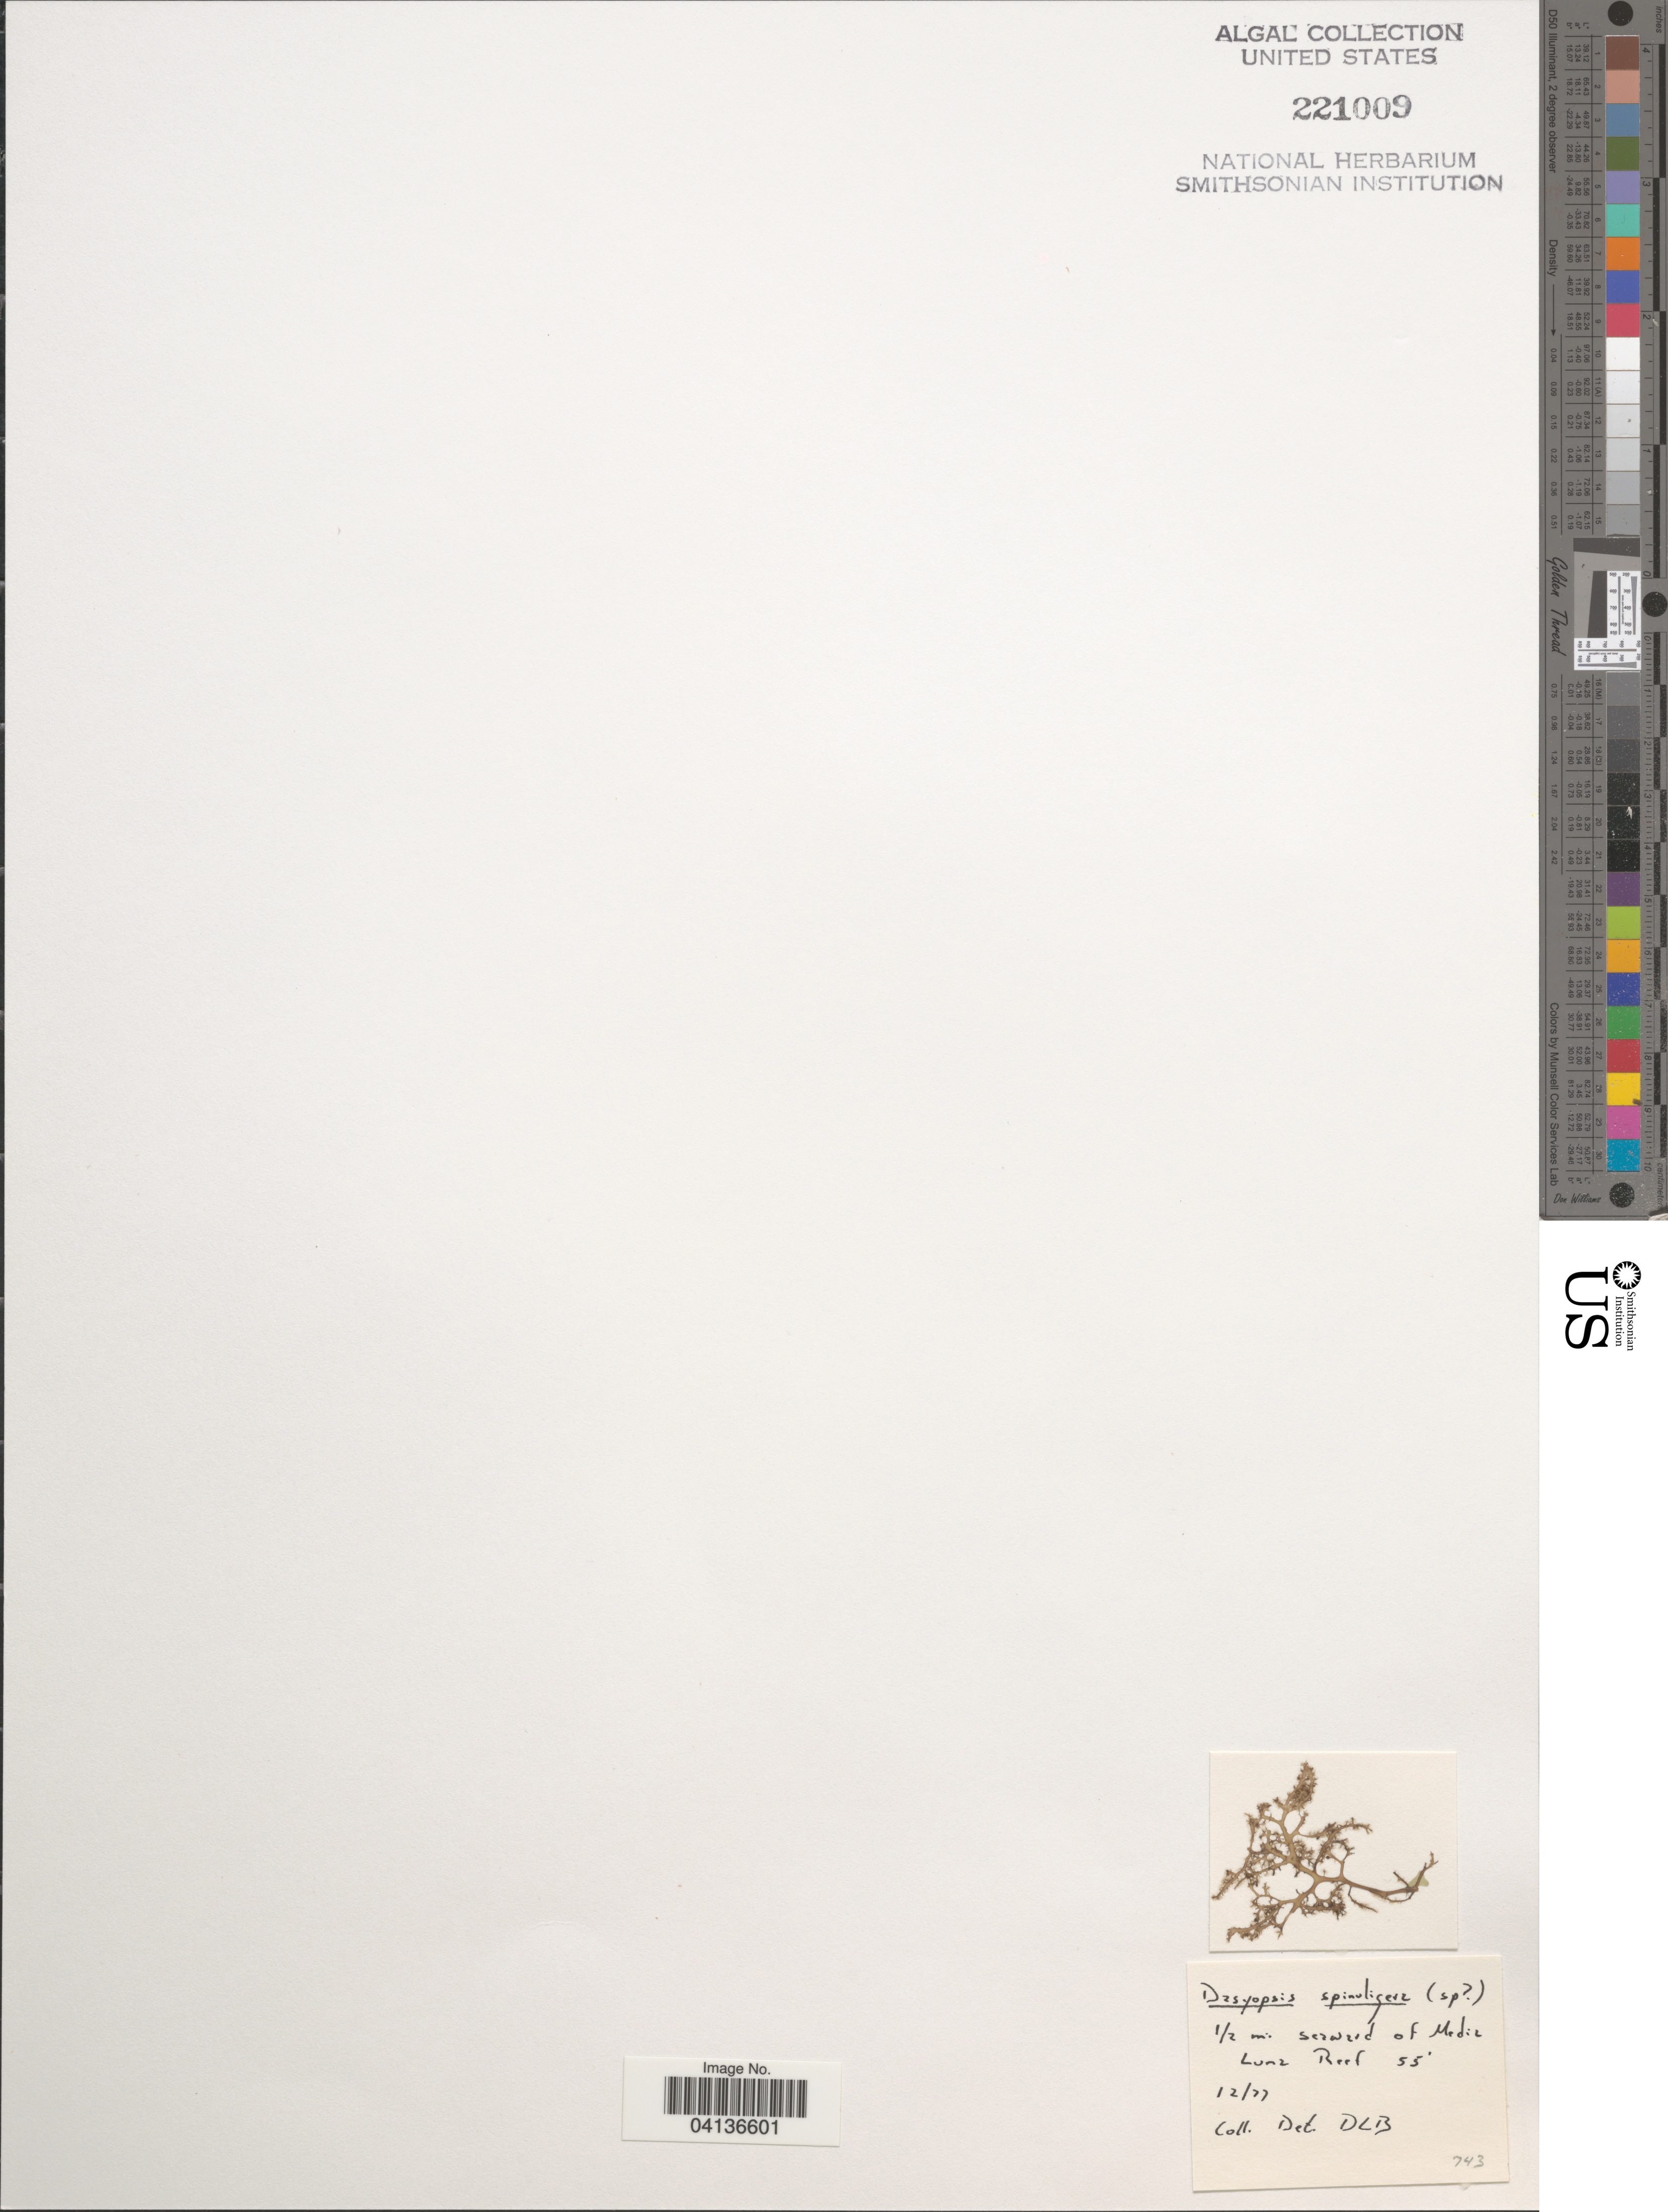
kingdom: Plantae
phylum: Rhodophyta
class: Florideophyceae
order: Ceramiales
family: Dasyaceae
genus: Dasya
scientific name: Dasya spinuligera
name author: Collins & Herv.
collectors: D. L. B.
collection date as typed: Transcribed d/m/y: /12/77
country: Puerto Rico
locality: ½ mi seaweed of Media Luna Reef.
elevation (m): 17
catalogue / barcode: US 221009